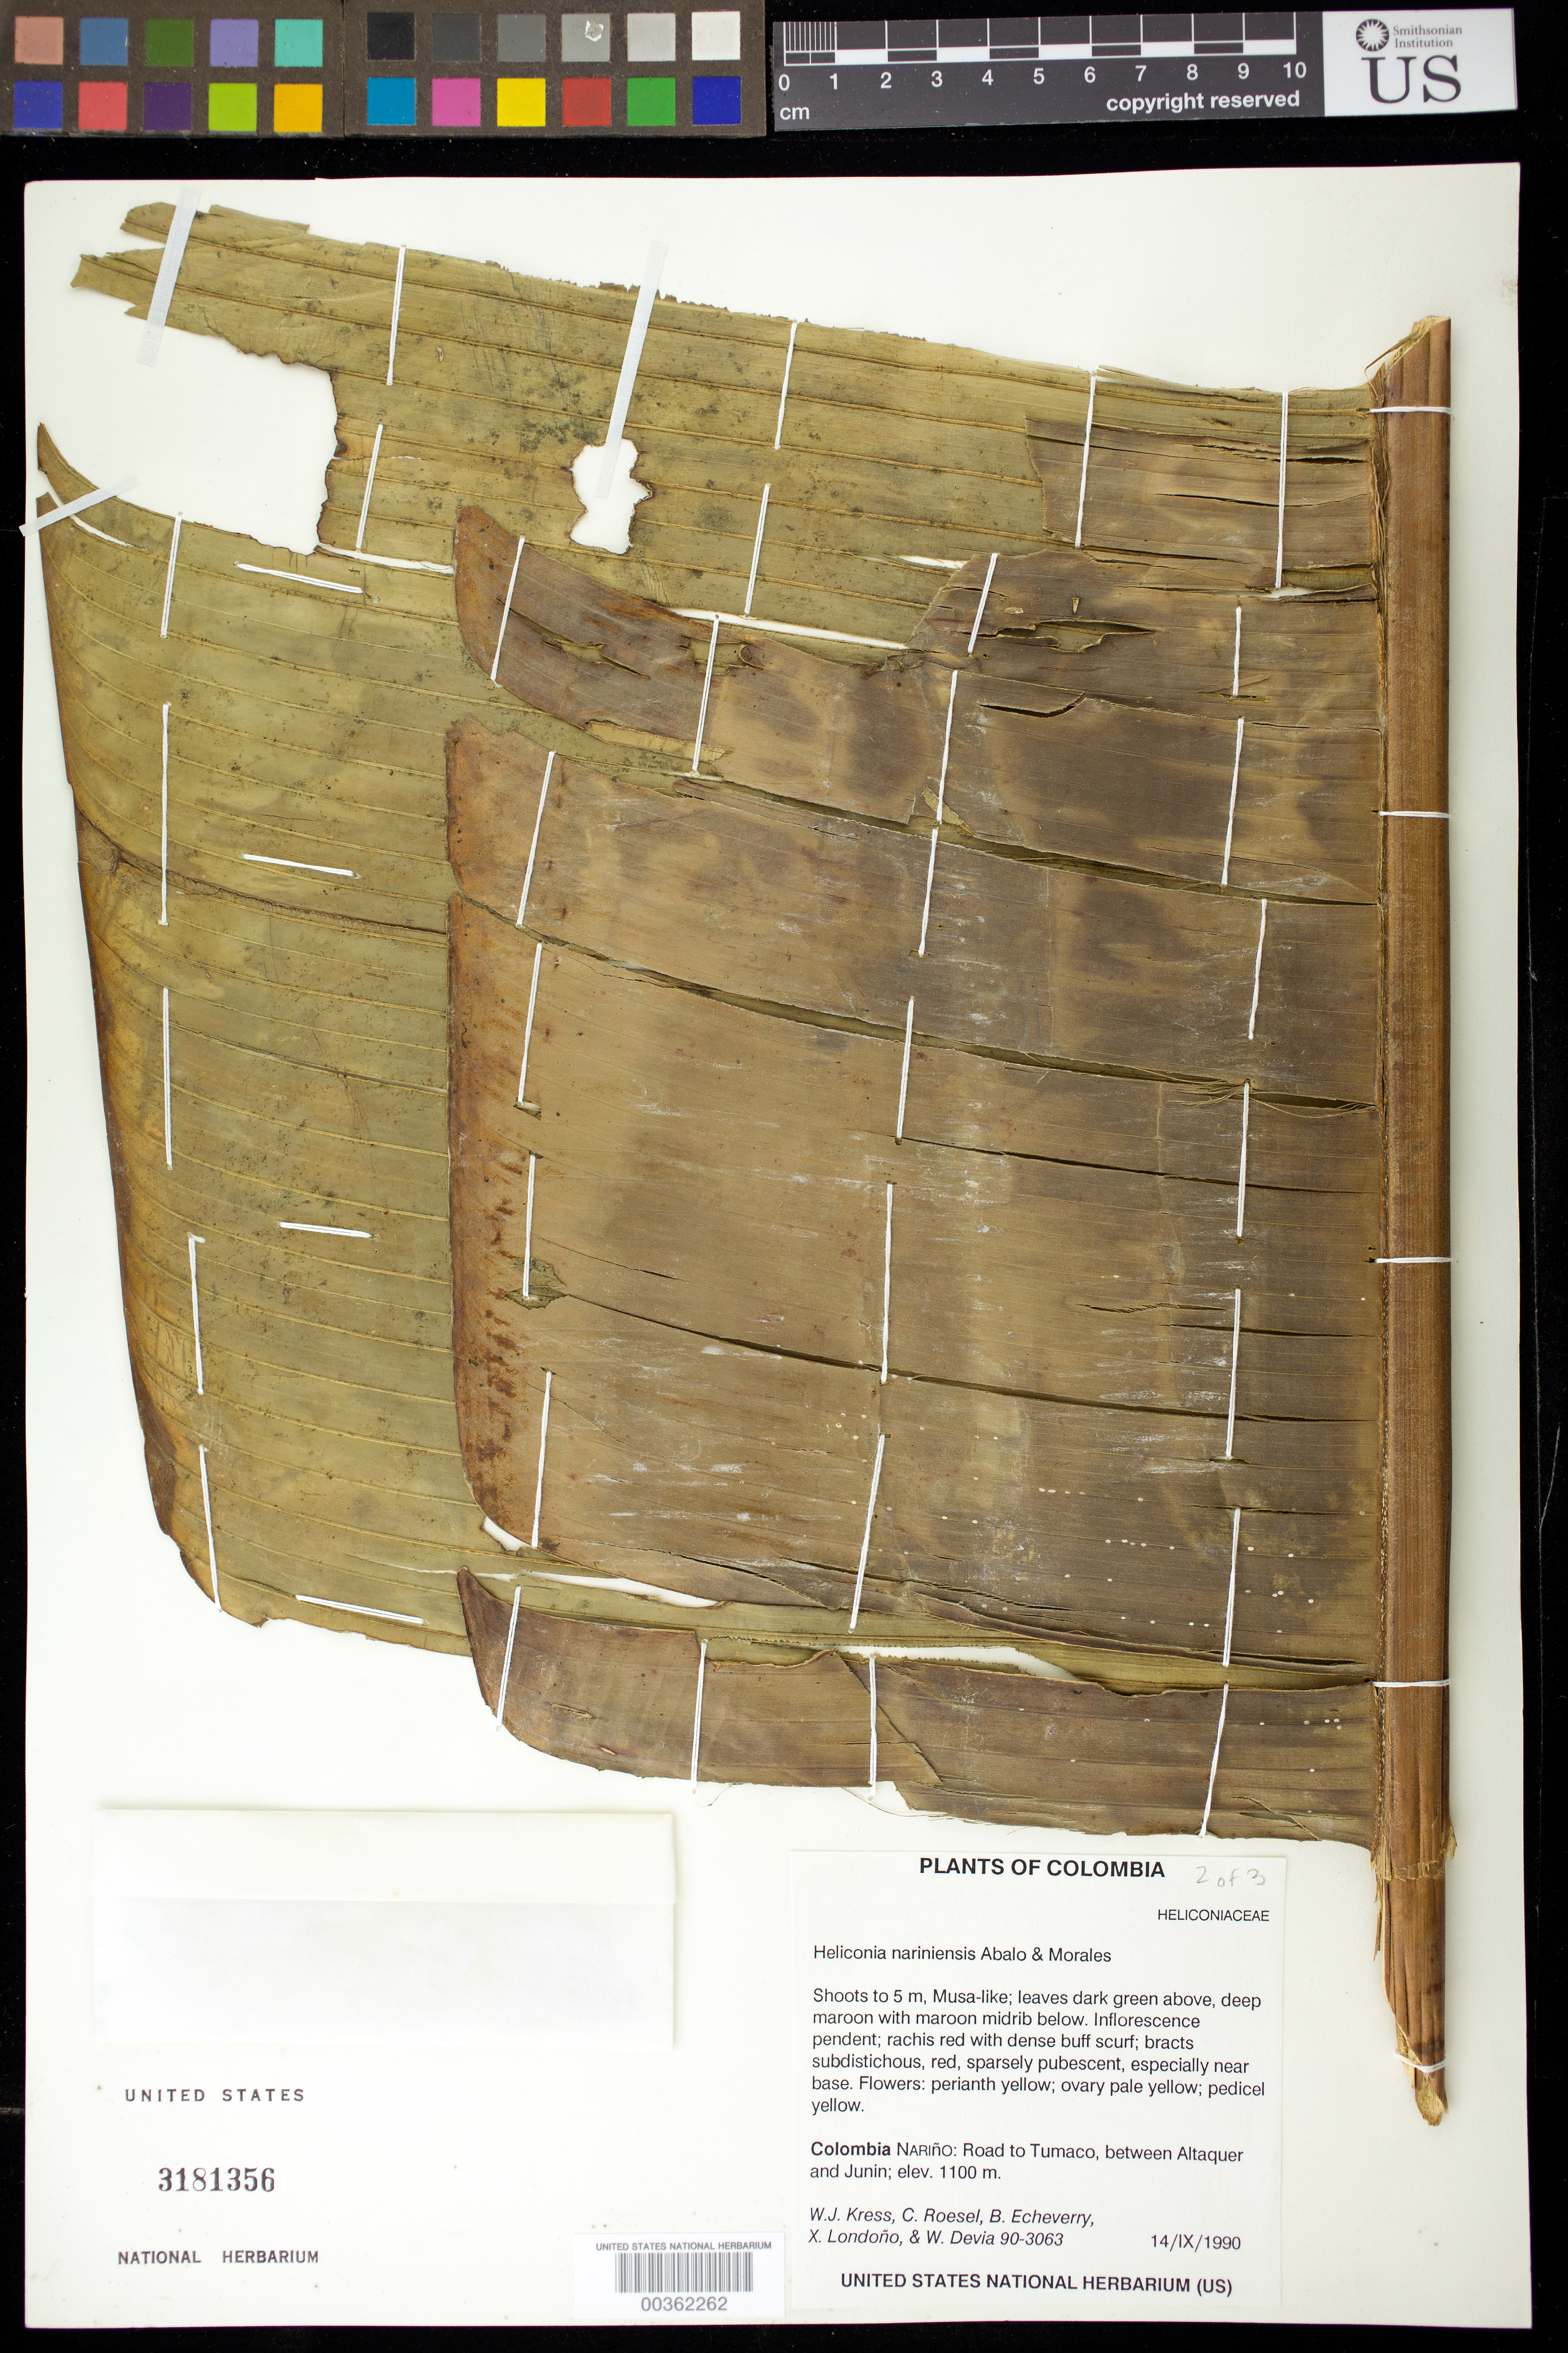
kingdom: Plantae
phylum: Tracheophyta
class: Liliopsida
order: Zingiberales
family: Heliconiaceae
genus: Heliconia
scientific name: Heliconia nariniensis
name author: Abalo & G. Morales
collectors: W. J. Kress, C. S. Roesel, B. Echeverry, X. Londoño & W. Devia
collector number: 90-3063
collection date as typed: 14 Sep 1990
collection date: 1990-09-14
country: Colombia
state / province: Nariño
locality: Road to Tumaco, between Altaquer and Junin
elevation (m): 1100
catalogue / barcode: US 3181356